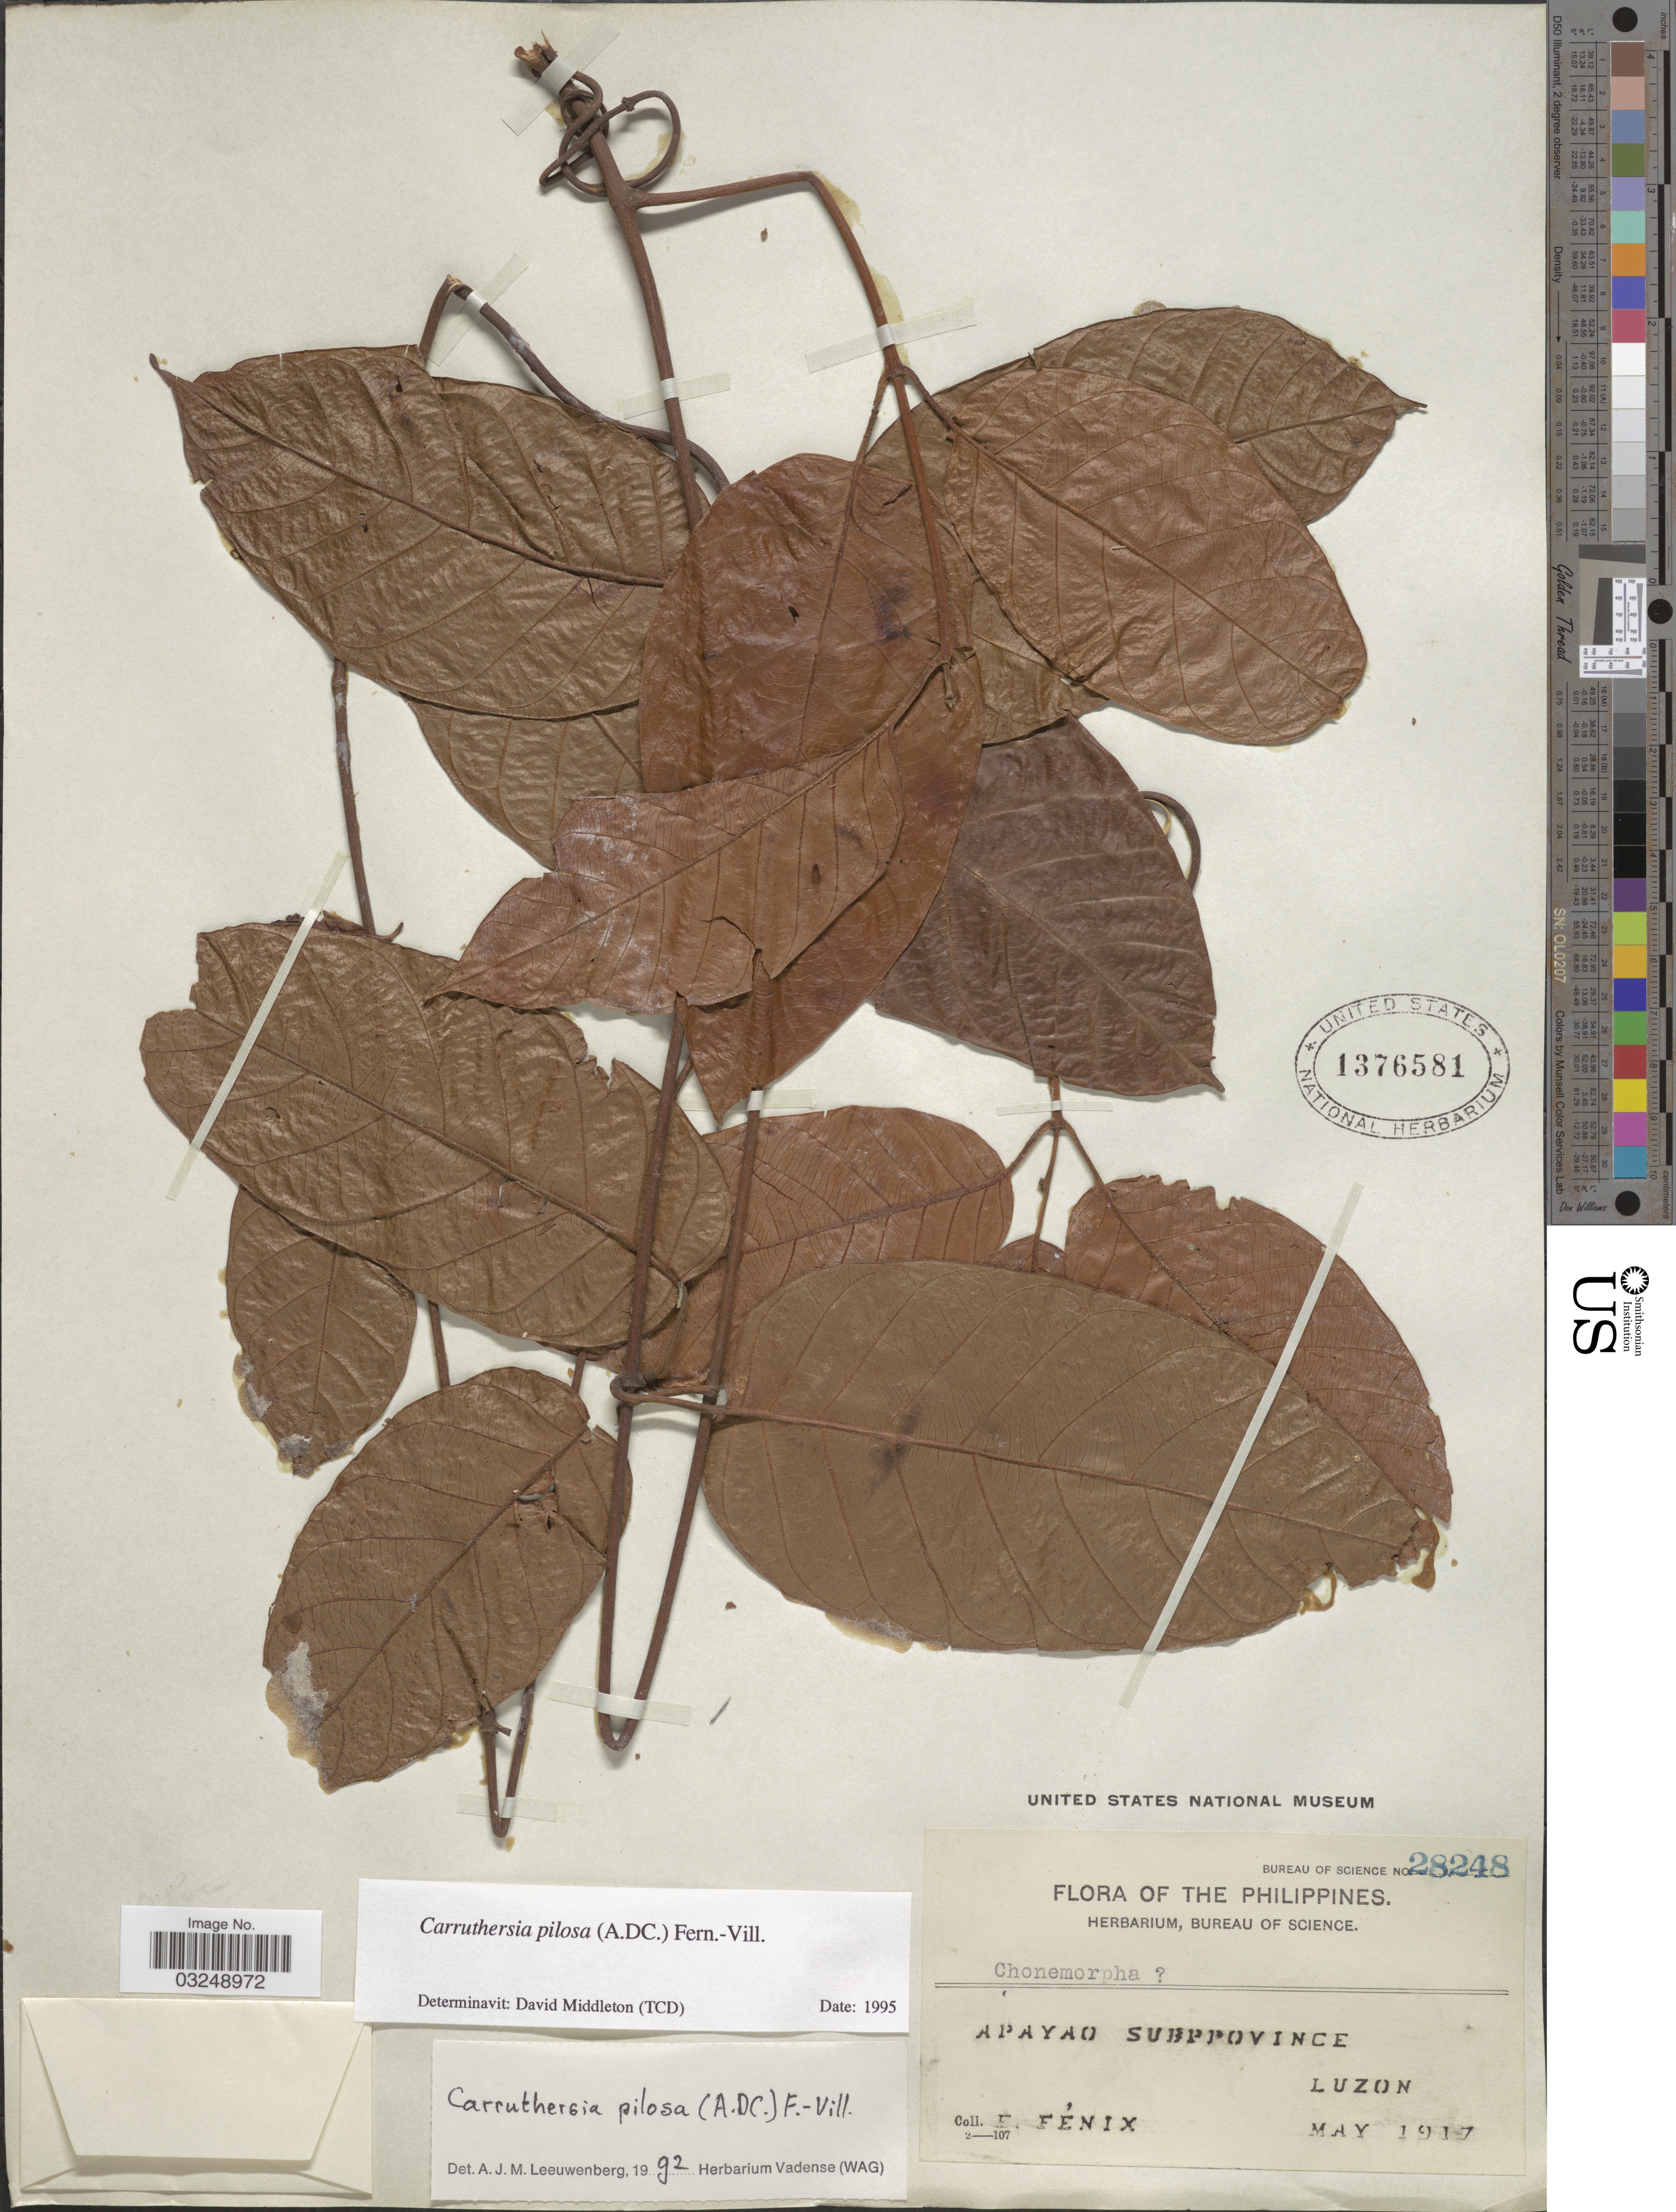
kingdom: Plantae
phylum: Tracheophyta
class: Magnoliopsida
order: Gentianales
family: Apocynaceae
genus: Carruthersia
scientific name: Carruthersia pilosa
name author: (DC.) Fern.-Vill.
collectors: E. Fénix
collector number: Bureau of Science 28248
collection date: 1917-05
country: Philippines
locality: Apayao Subprovince Luzon.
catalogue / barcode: US 1376581